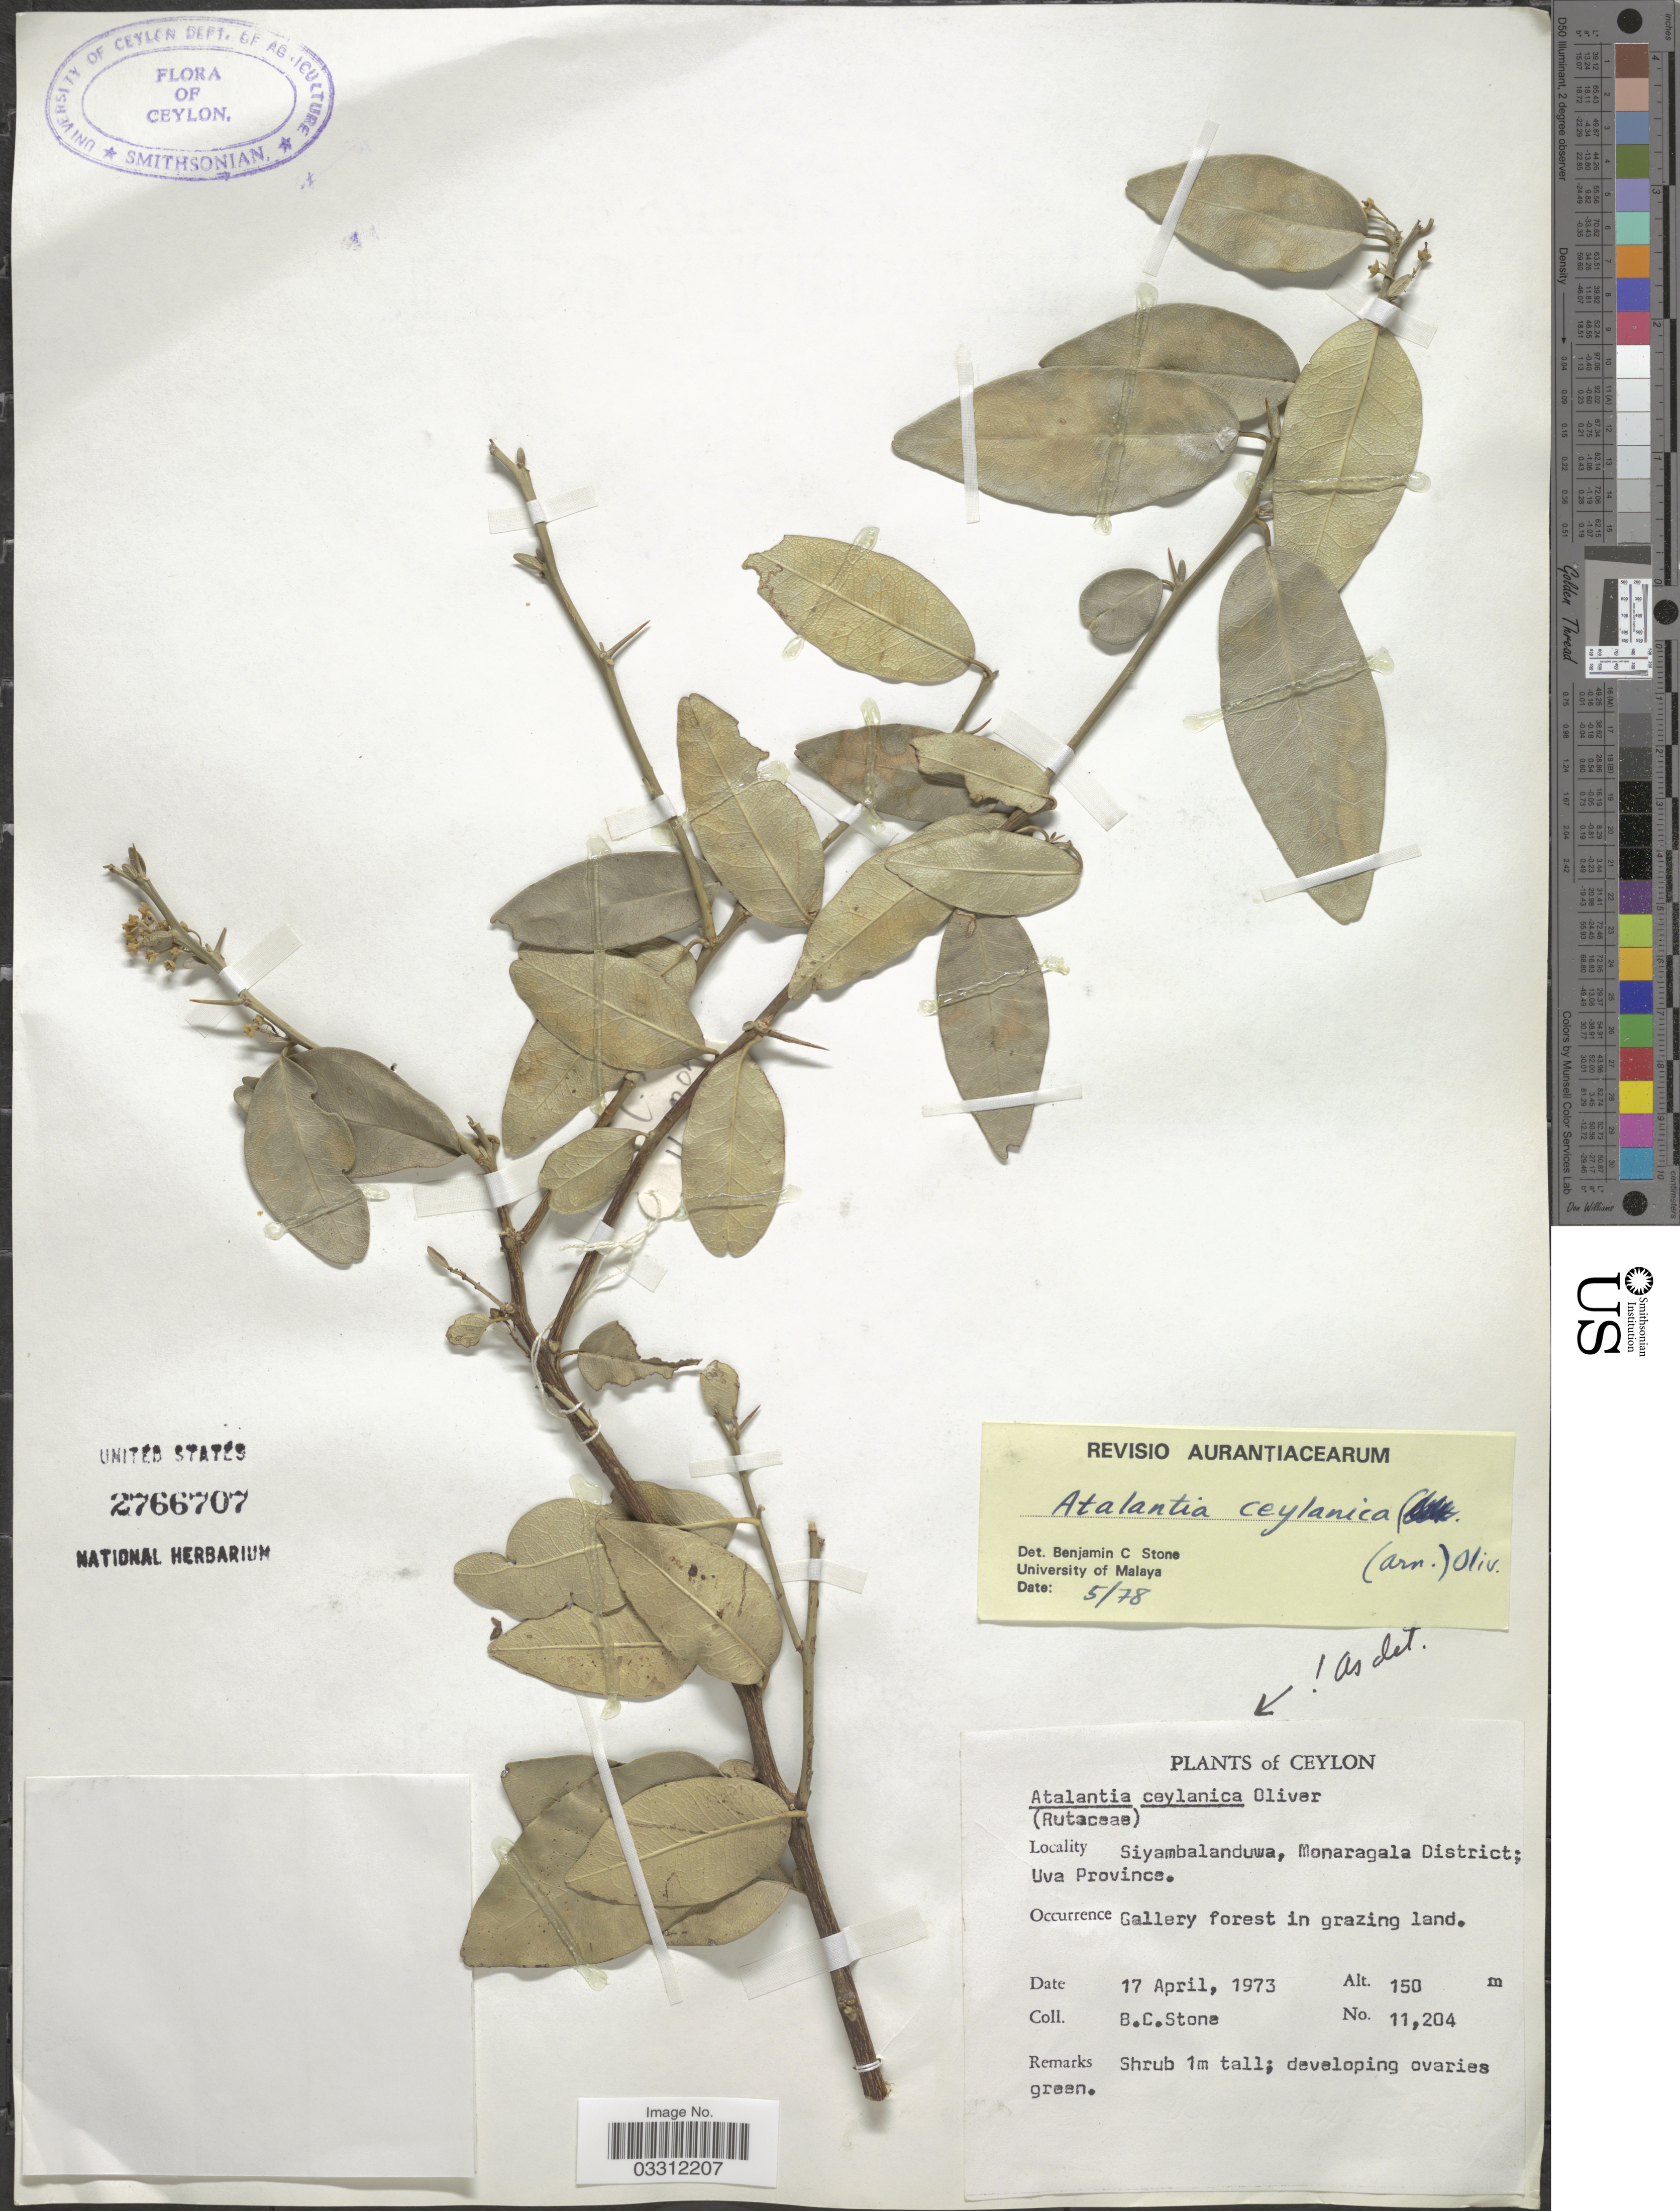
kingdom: Plantae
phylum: Tracheophyta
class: Magnoliopsida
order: Sapindales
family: Rutaceae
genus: Atalantia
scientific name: Atalantia ceylanica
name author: (Arn.) Oliv.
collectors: B. C. Stone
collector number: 11204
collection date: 1973-04-17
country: Sri Lanka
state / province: Uva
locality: Ceylon, Siyambalanduwa, Moaragala District.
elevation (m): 150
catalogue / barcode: US 2766707